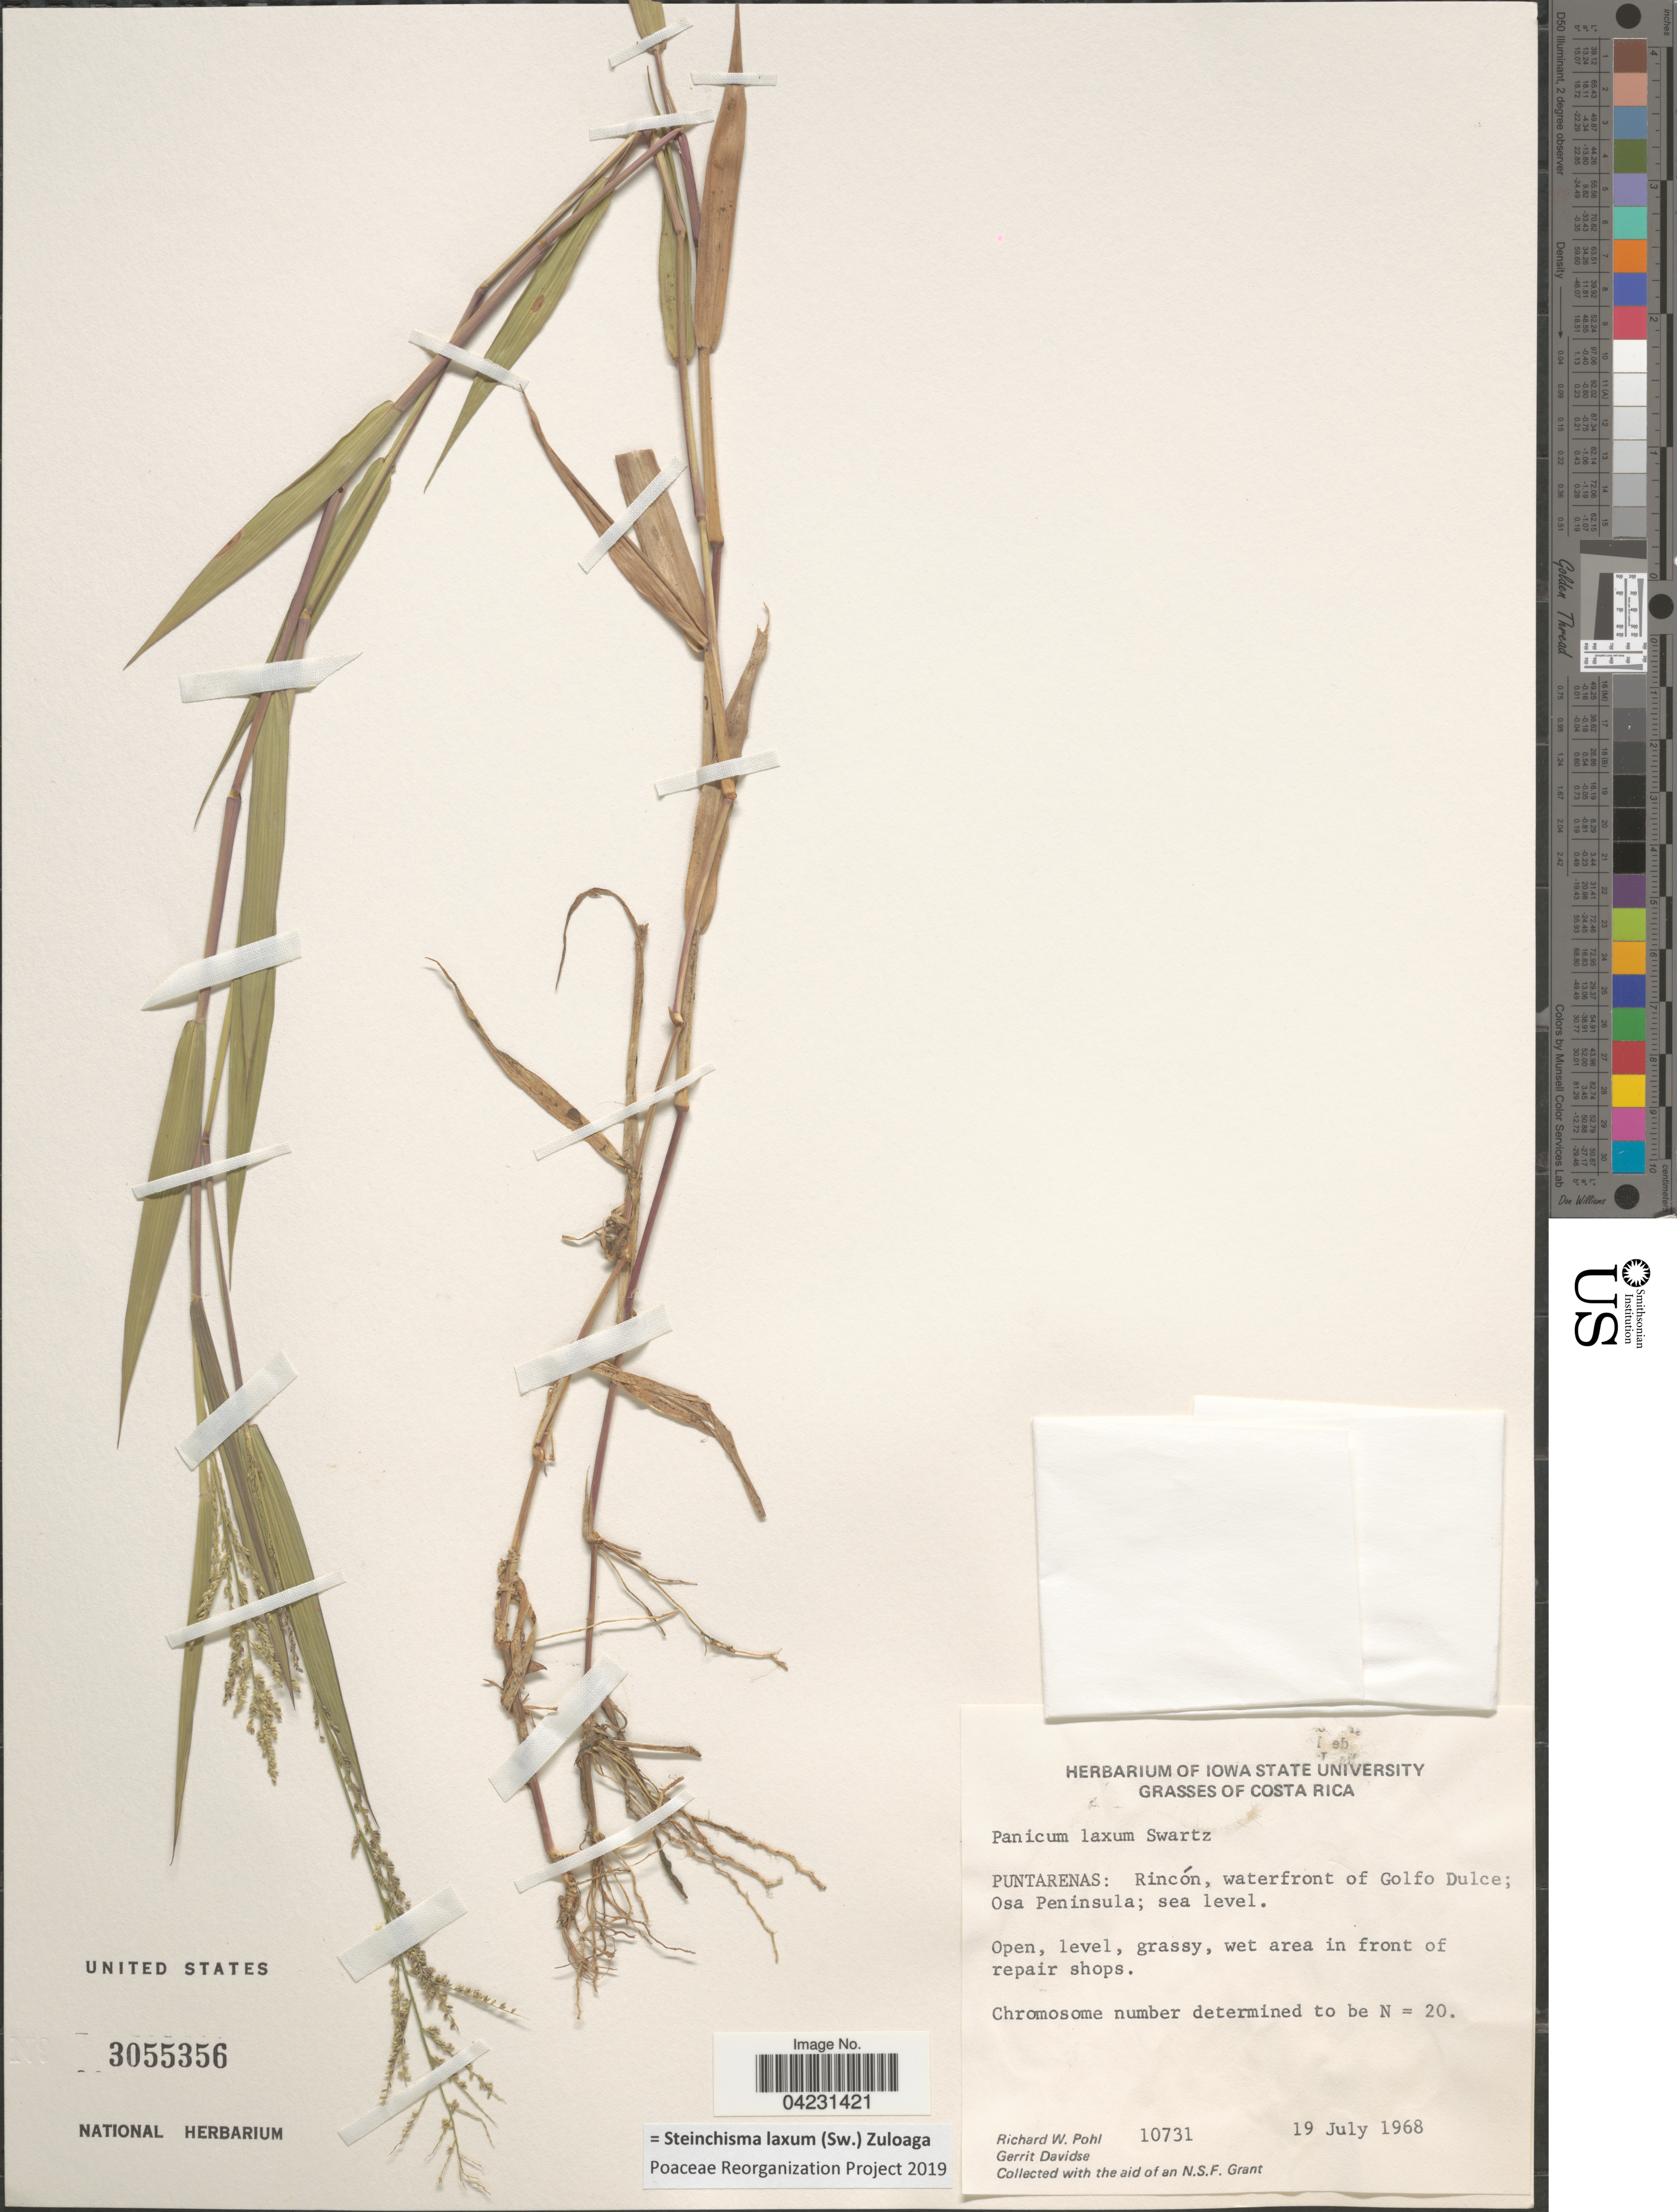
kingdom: Plantae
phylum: Tracheophyta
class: Liliopsida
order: Poales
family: Poaceae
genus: Steinchisma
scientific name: Steinchisma laxum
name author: (Sw.) Zuloaga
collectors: R. W. Pohl & G. Davidse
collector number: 10731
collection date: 1968-07-19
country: Costa Rica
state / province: Puntarenas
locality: Rincón, waterfront of Golfo Dulce; Osa Peninsula.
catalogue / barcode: US 3055356